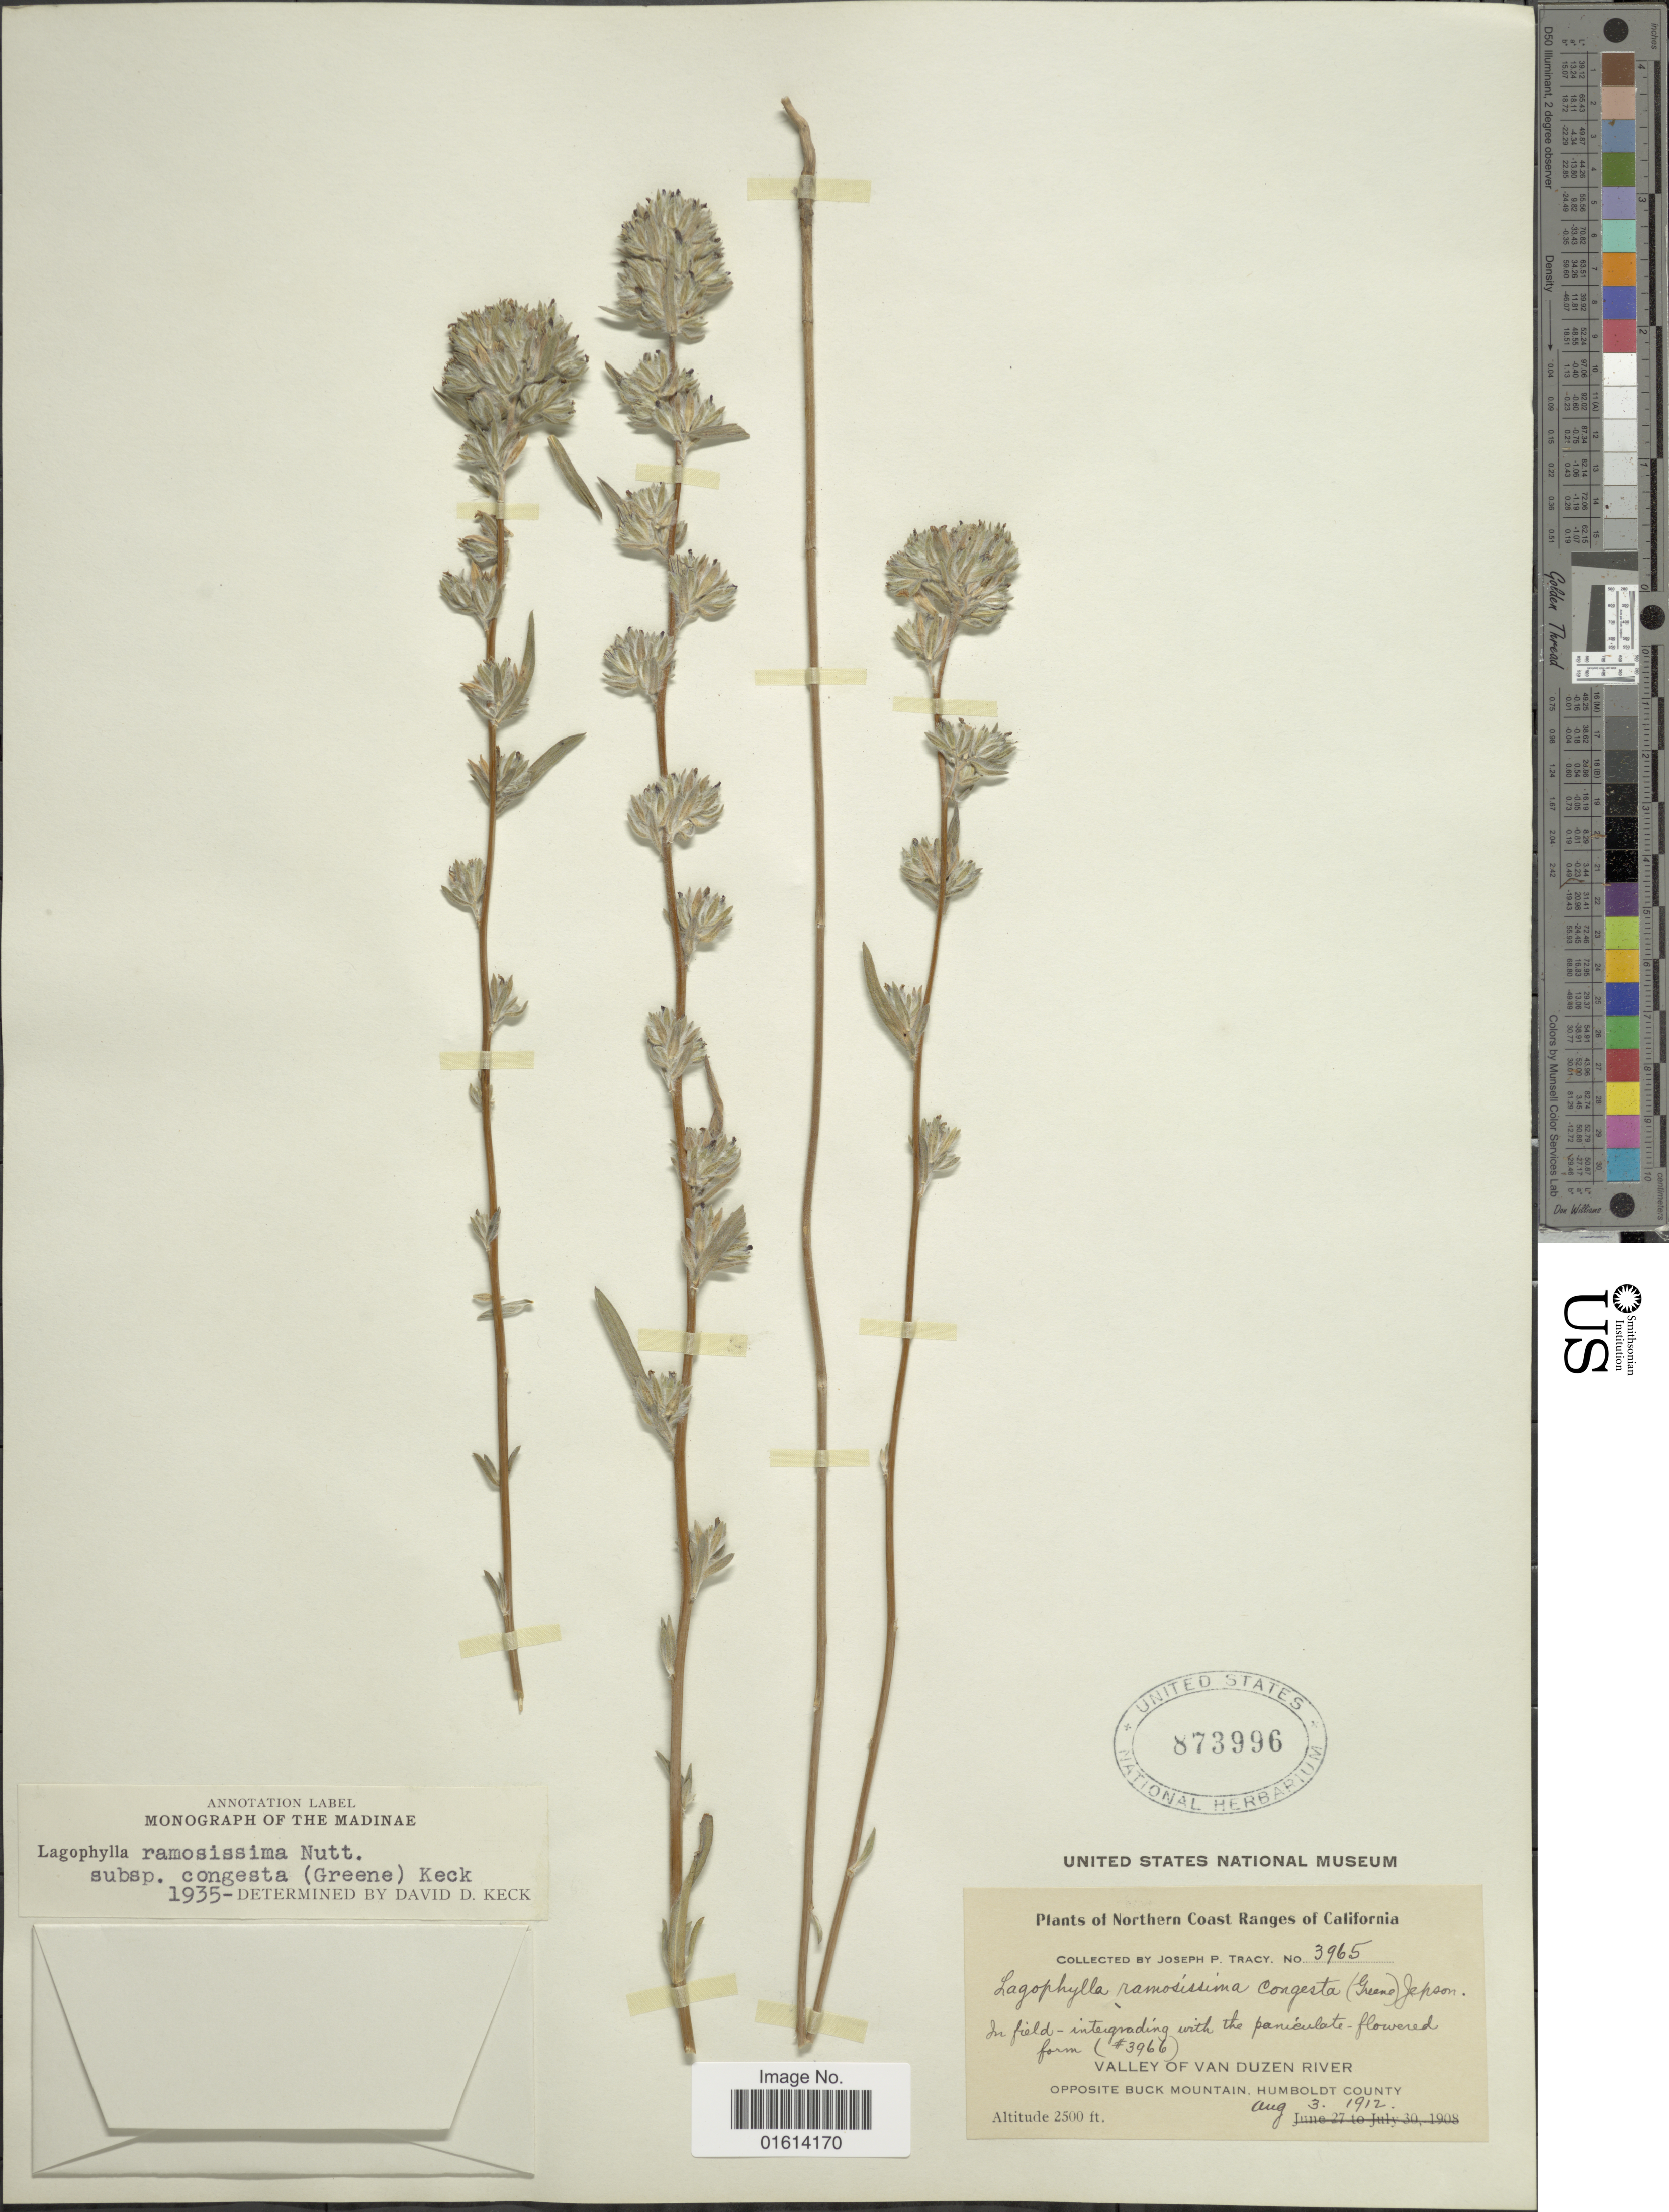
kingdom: Plantae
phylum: Tracheophyta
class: Magnoliopsida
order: Asterales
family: Asteraceae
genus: Lagophylla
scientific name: Lagophylla ramosissima subsp. congesta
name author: (Greene) D.D. Keck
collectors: J. Tracy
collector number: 3965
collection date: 1912-08-03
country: United States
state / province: California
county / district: Humboldt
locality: Northern Coast Ranges of California, Valley of Van Duzen River, Opposite Buck Mountain, Humboldt County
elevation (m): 762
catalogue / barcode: US 873996